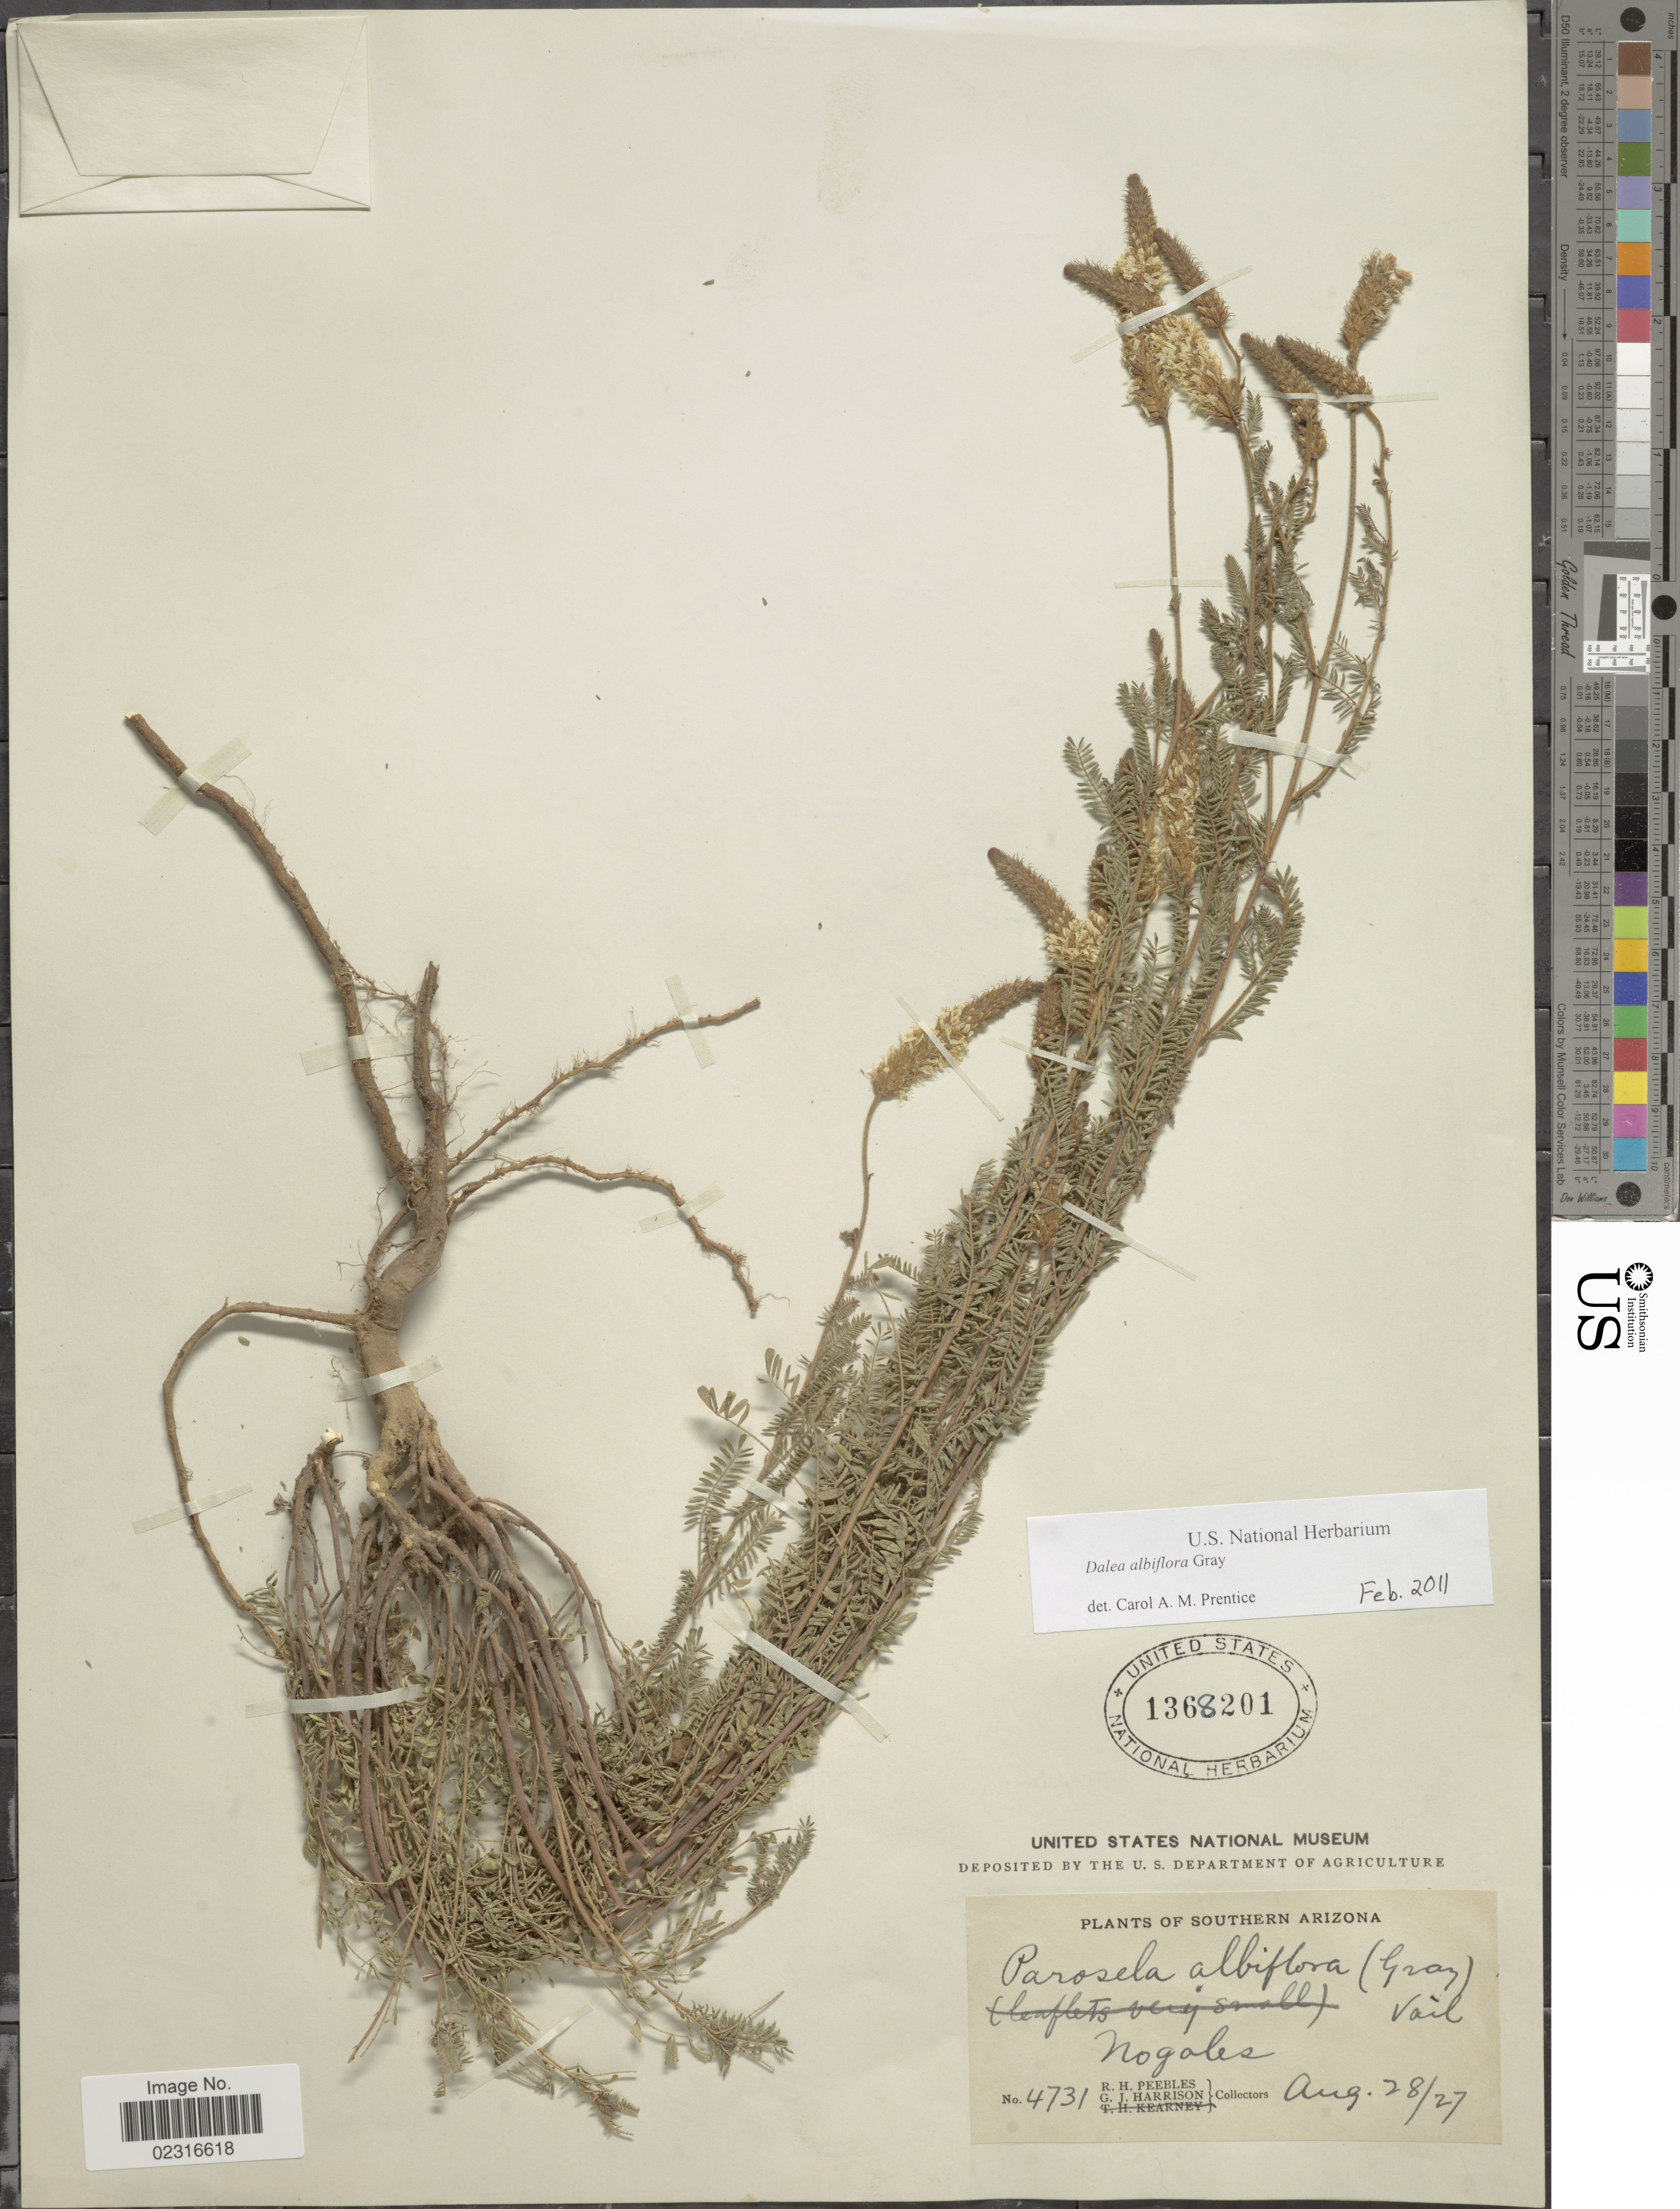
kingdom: Plantae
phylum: Tracheophyta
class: Magnoliopsida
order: Fabales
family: Fabaceae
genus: Dalea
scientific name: Dalea albiflora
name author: A. Gray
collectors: R. H. Peebles & G. J. Harrison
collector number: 4731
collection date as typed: Transcribed d/m/y: 28/8/27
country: United States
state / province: Arizona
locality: Southern Arizona. Nogales.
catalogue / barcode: US 1368201